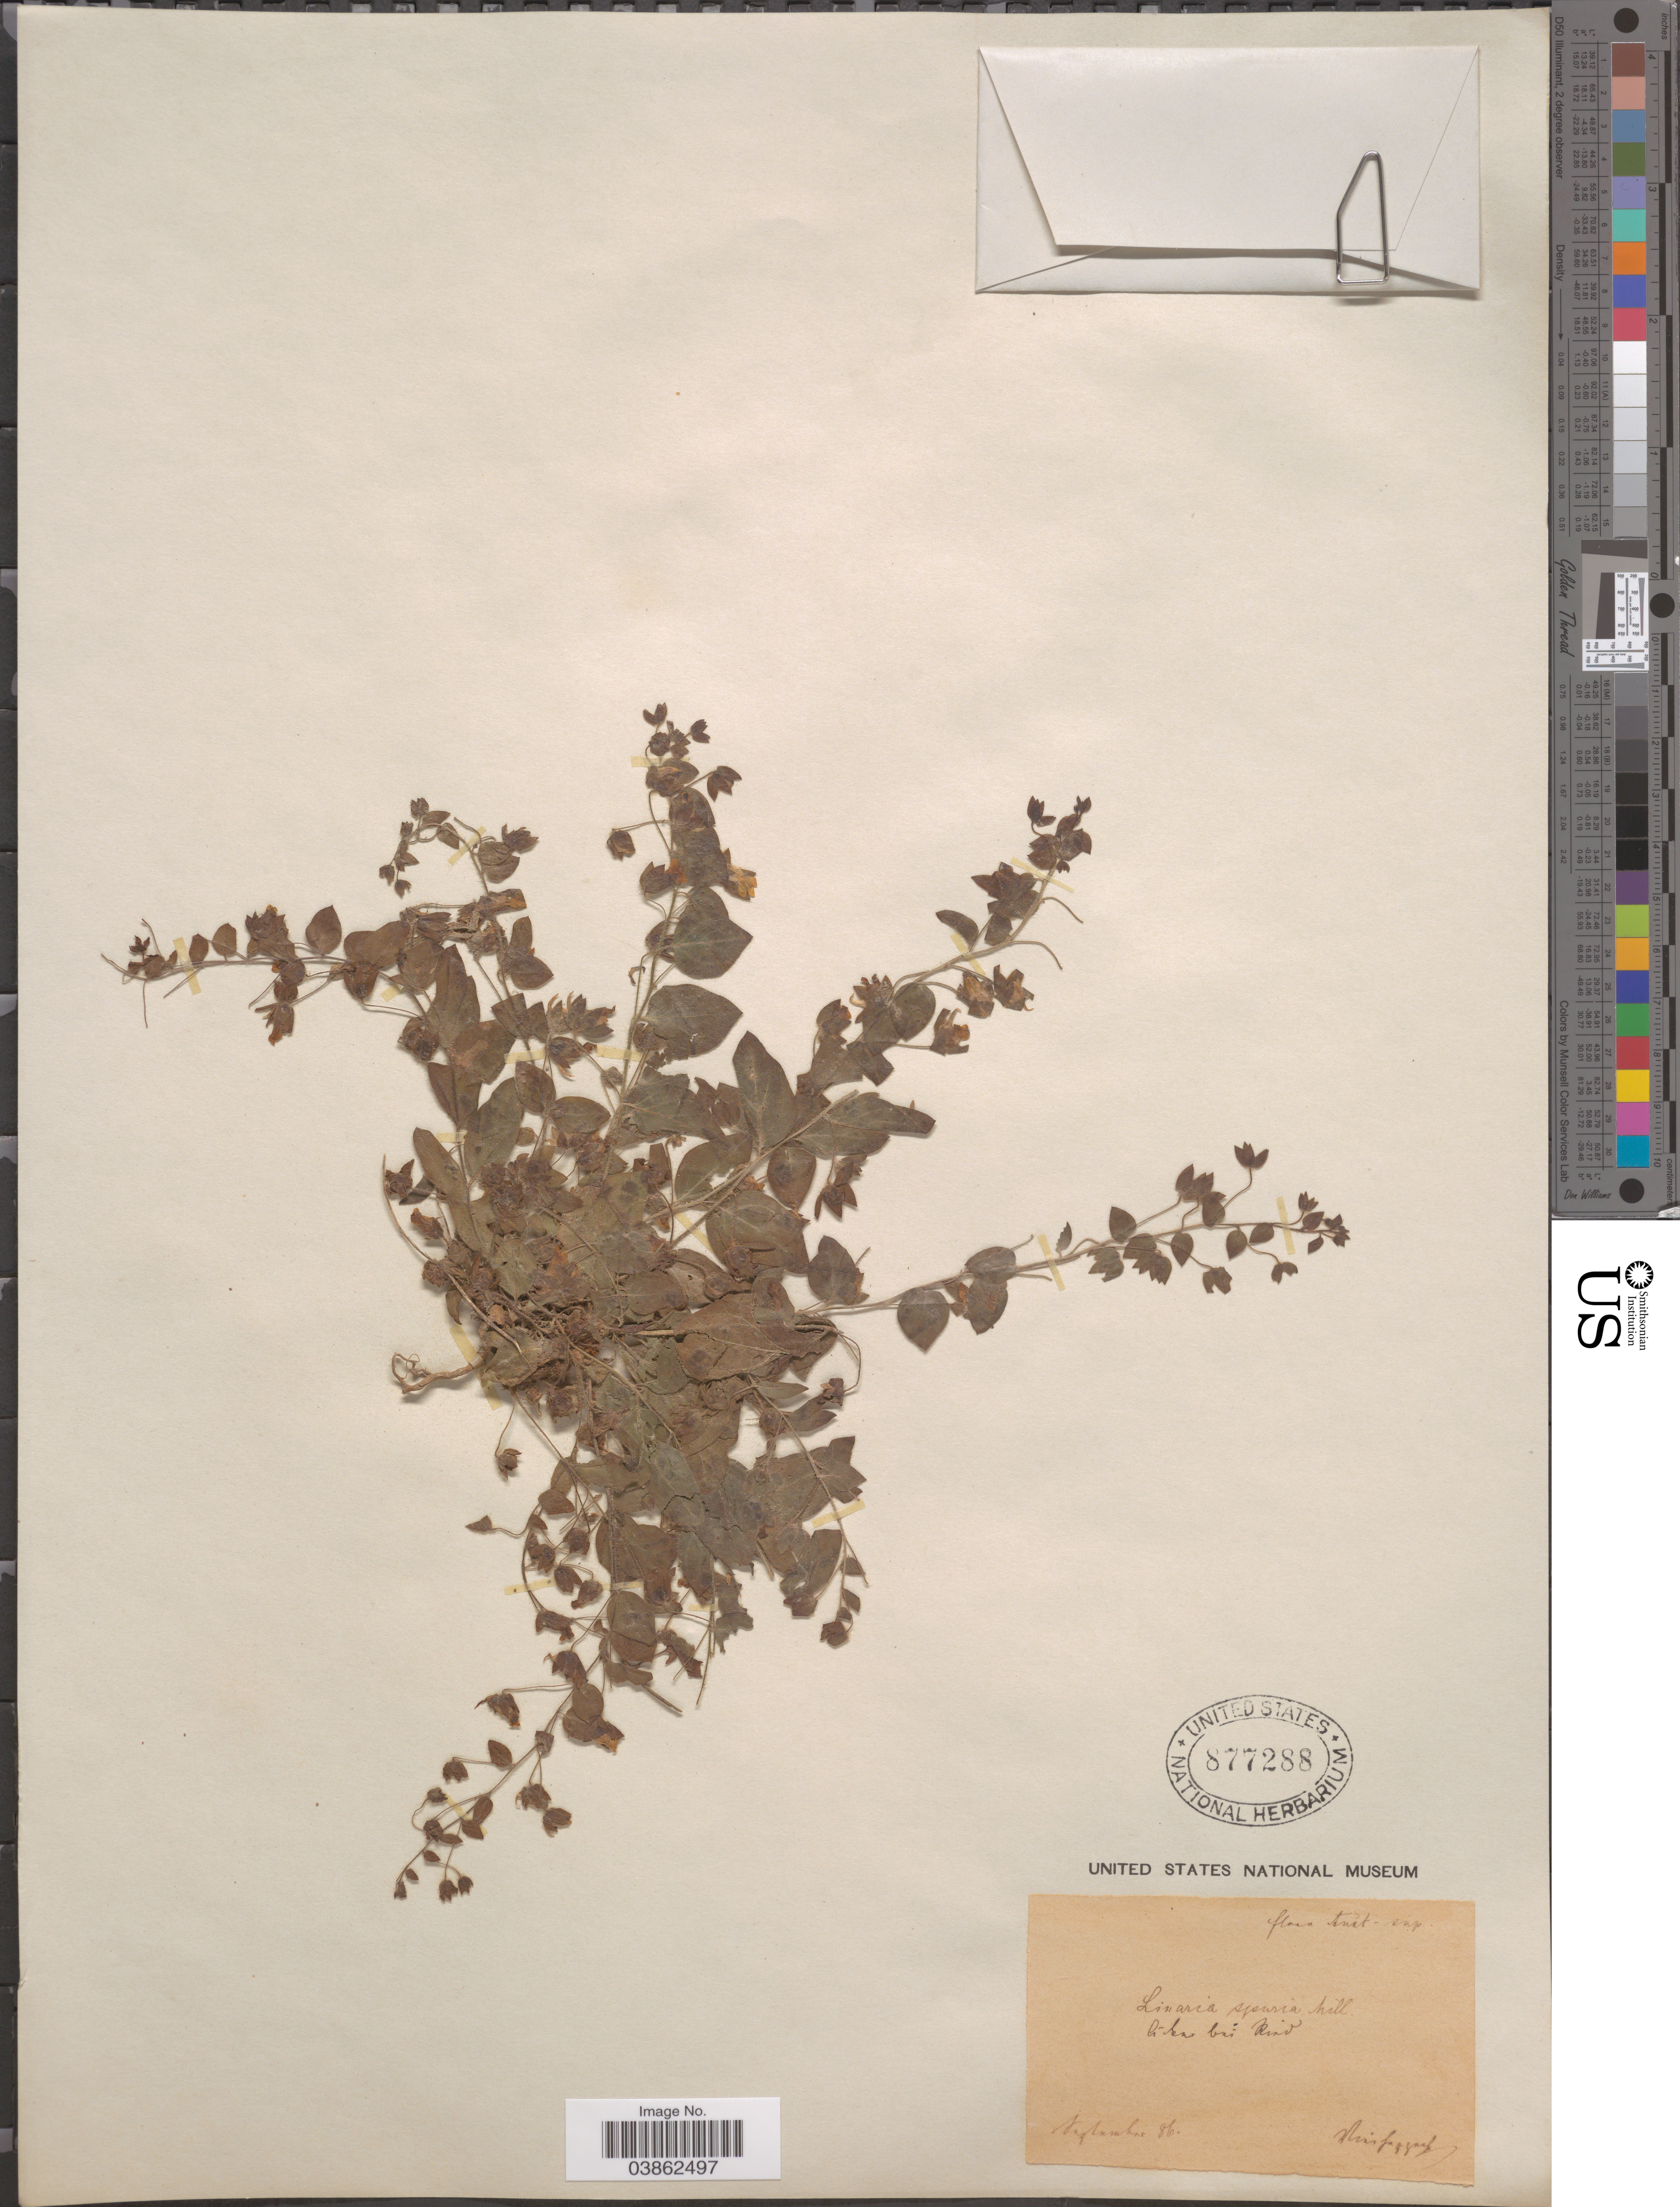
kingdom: Plantae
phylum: Tracheophyta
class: Magnoliopsida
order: Lamiales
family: Plantaginaceae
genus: Elatinoides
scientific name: Elatinoides spuria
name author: (L.) Wettst.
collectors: F. Vierhapper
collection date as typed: Transcribed d/m/y: /9/86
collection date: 1886-09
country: Austria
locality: flora Aust. sup., Äcker bei Ried.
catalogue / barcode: US 877288